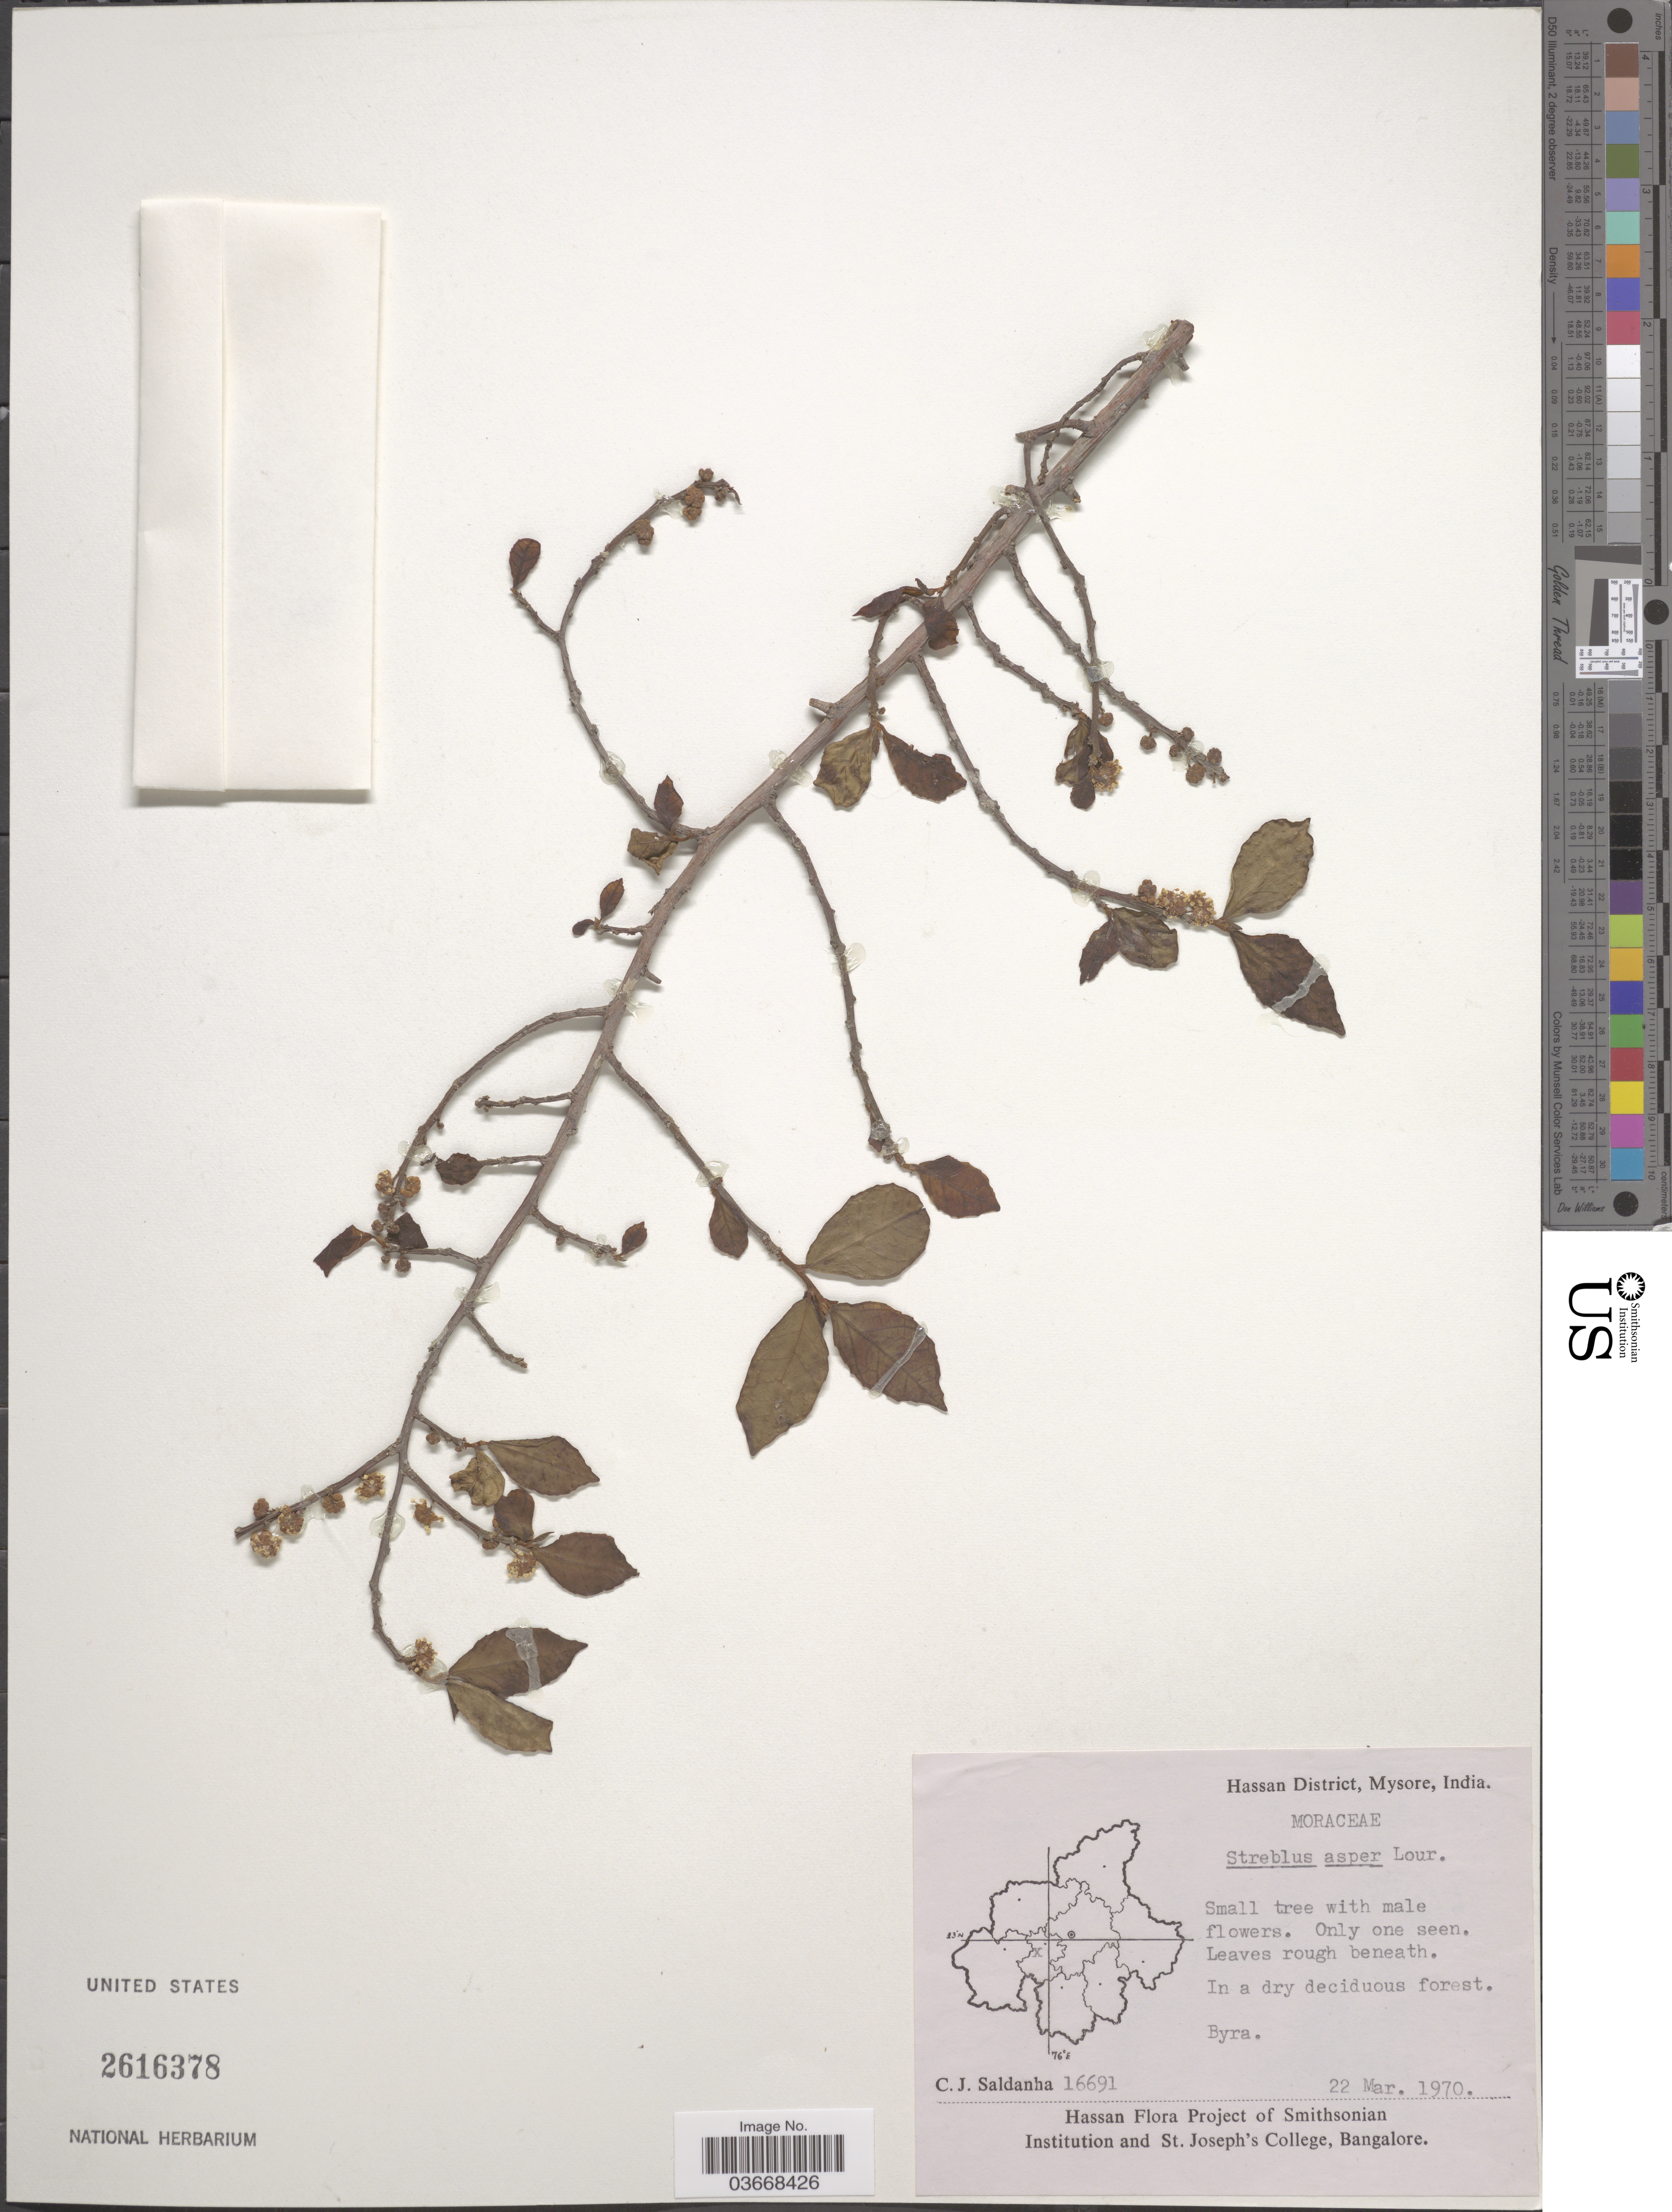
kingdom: Plantae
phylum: Tracheophyta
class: Magnoliopsida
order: Rosales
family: Moraceae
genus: Streblus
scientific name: Streblus asper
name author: Lour.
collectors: C. J. Saldanha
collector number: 16691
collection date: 1970-03-22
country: India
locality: Hassan District, Mysore. Byra.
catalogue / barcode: US 2616378